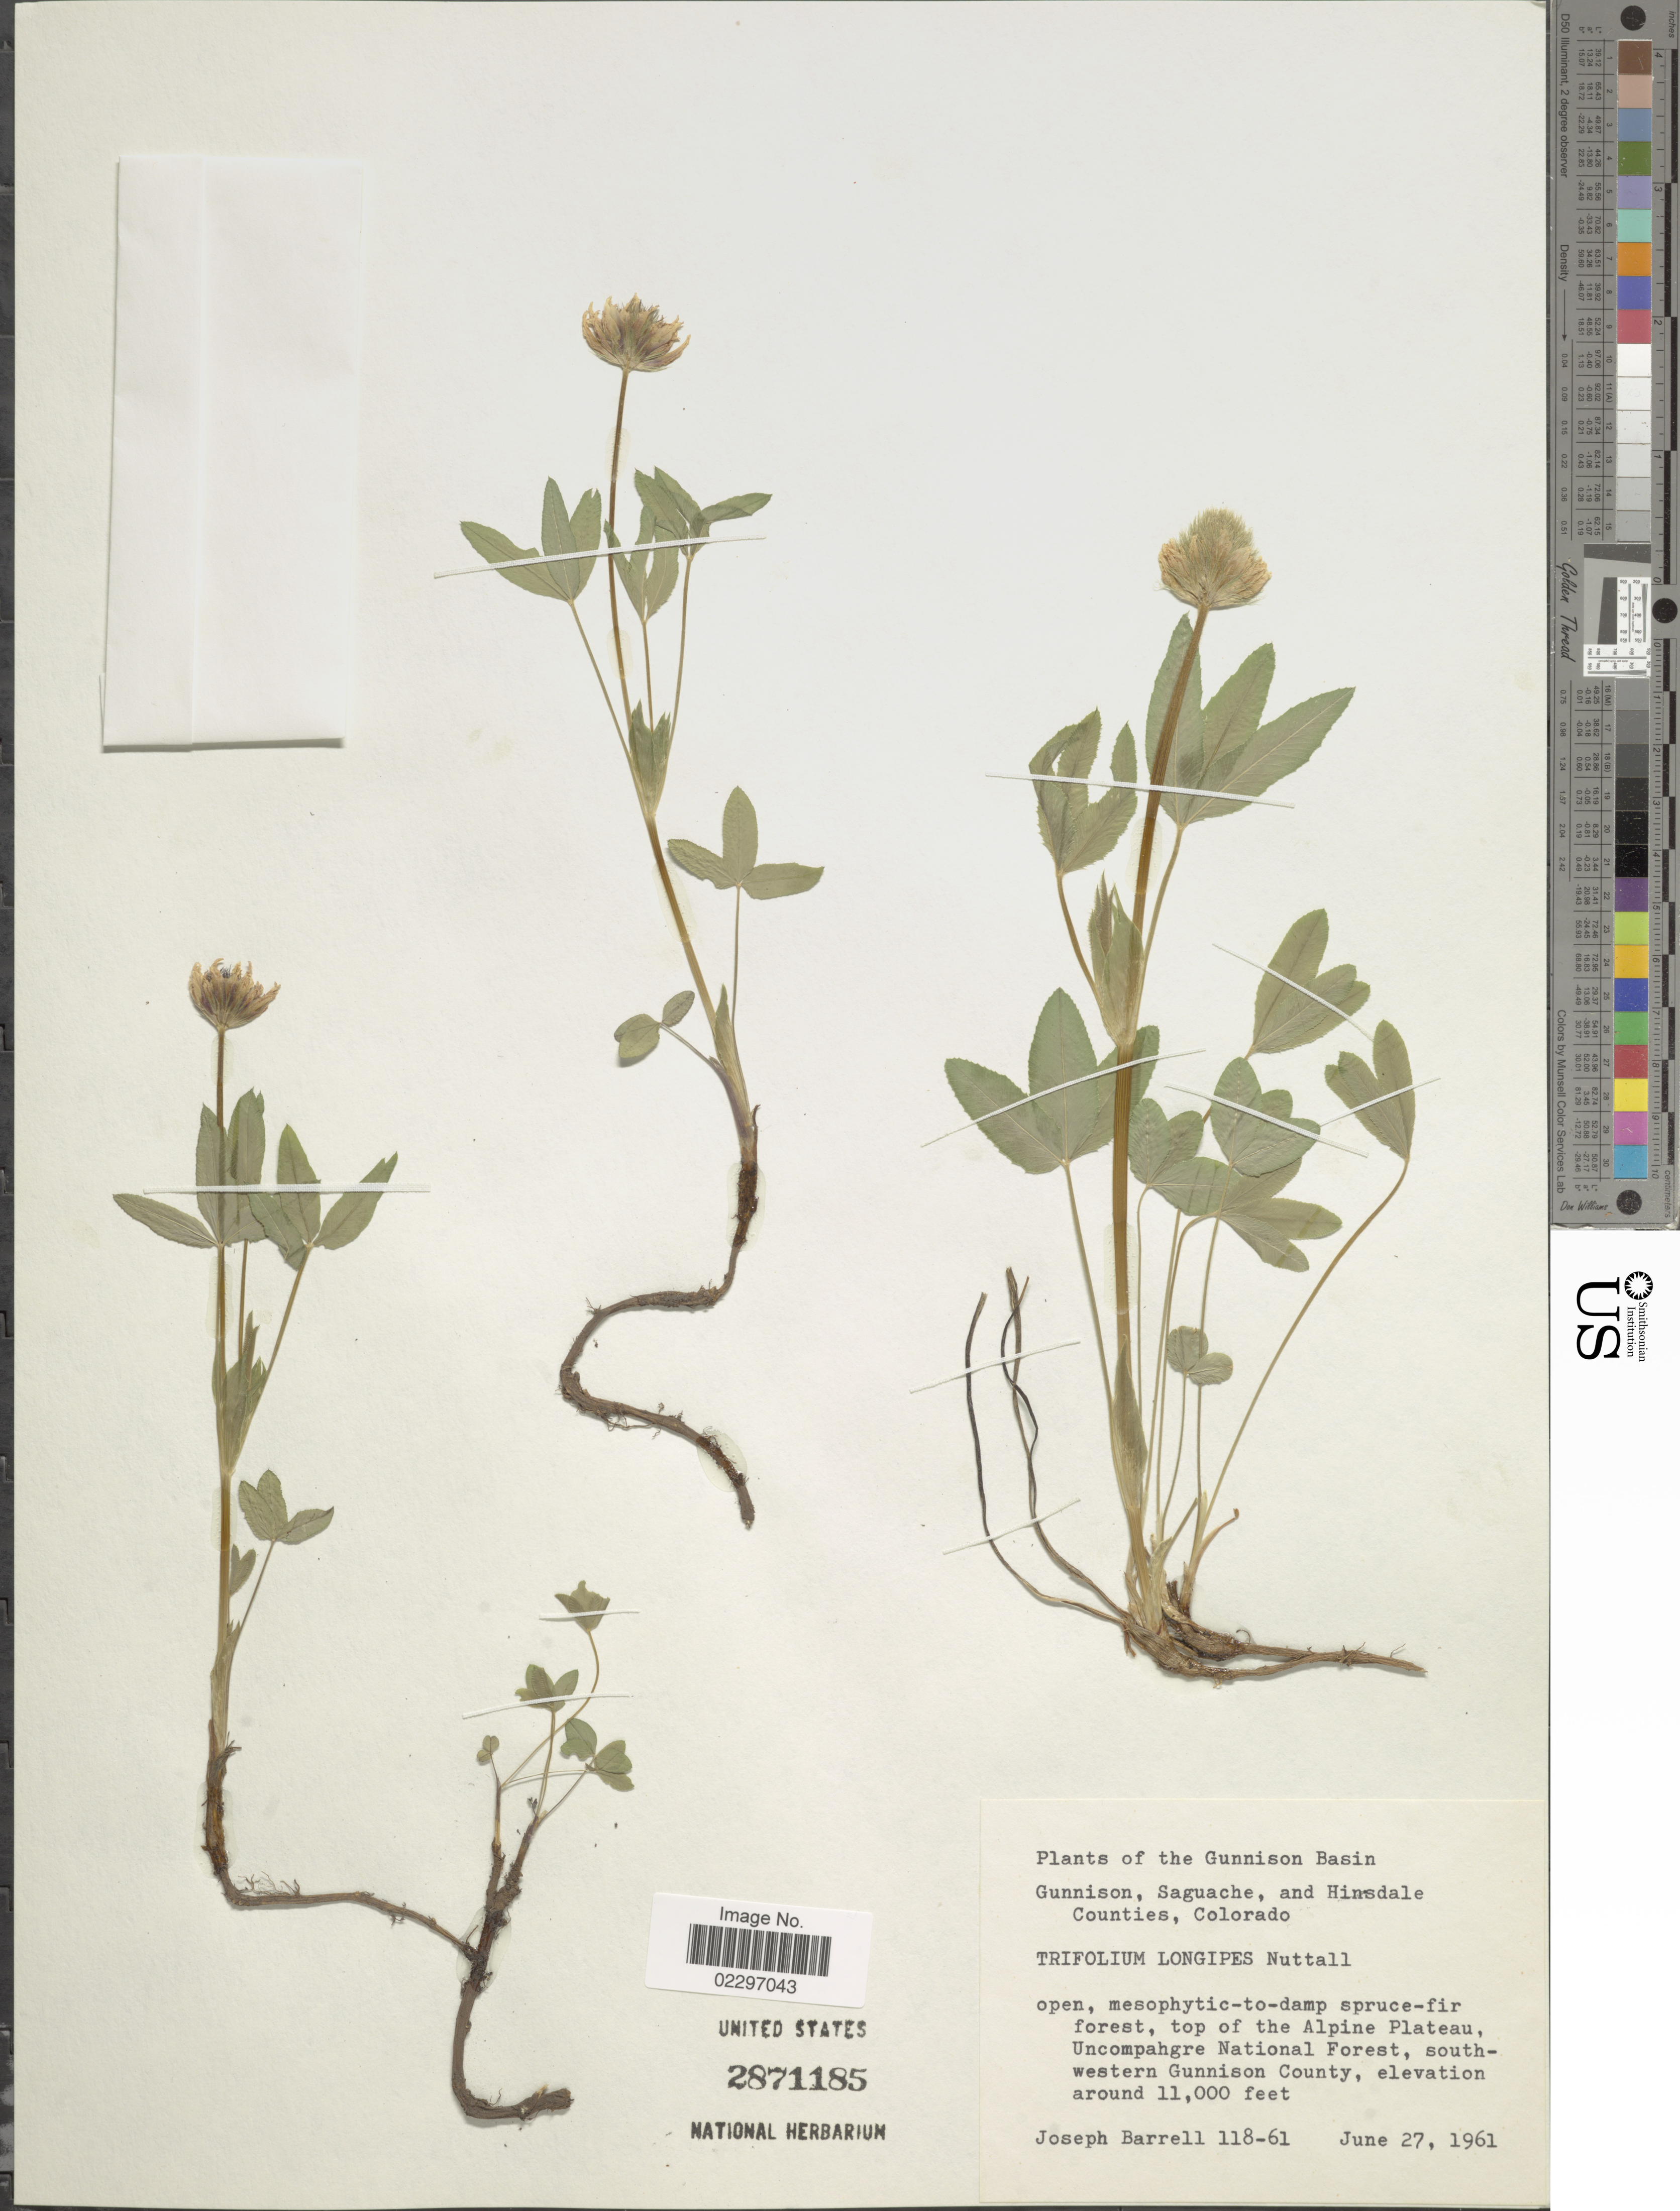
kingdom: Plantae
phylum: Tracheophyta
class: Magnoliopsida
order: Fabales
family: Fabaceae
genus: Trifolium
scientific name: Trifolium longipes subsp. longipes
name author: Nutt.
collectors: J. Barrell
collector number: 118-61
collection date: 1961-06-27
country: United States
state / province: Colorado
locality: Gunnison Basin. Gunnison, Saguache, and Hinsdale Counties, Colorado. Top of the Alpine Plateau, Uncompahgre National Forest, southwestern Gunnison County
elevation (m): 3353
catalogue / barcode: US 2871185